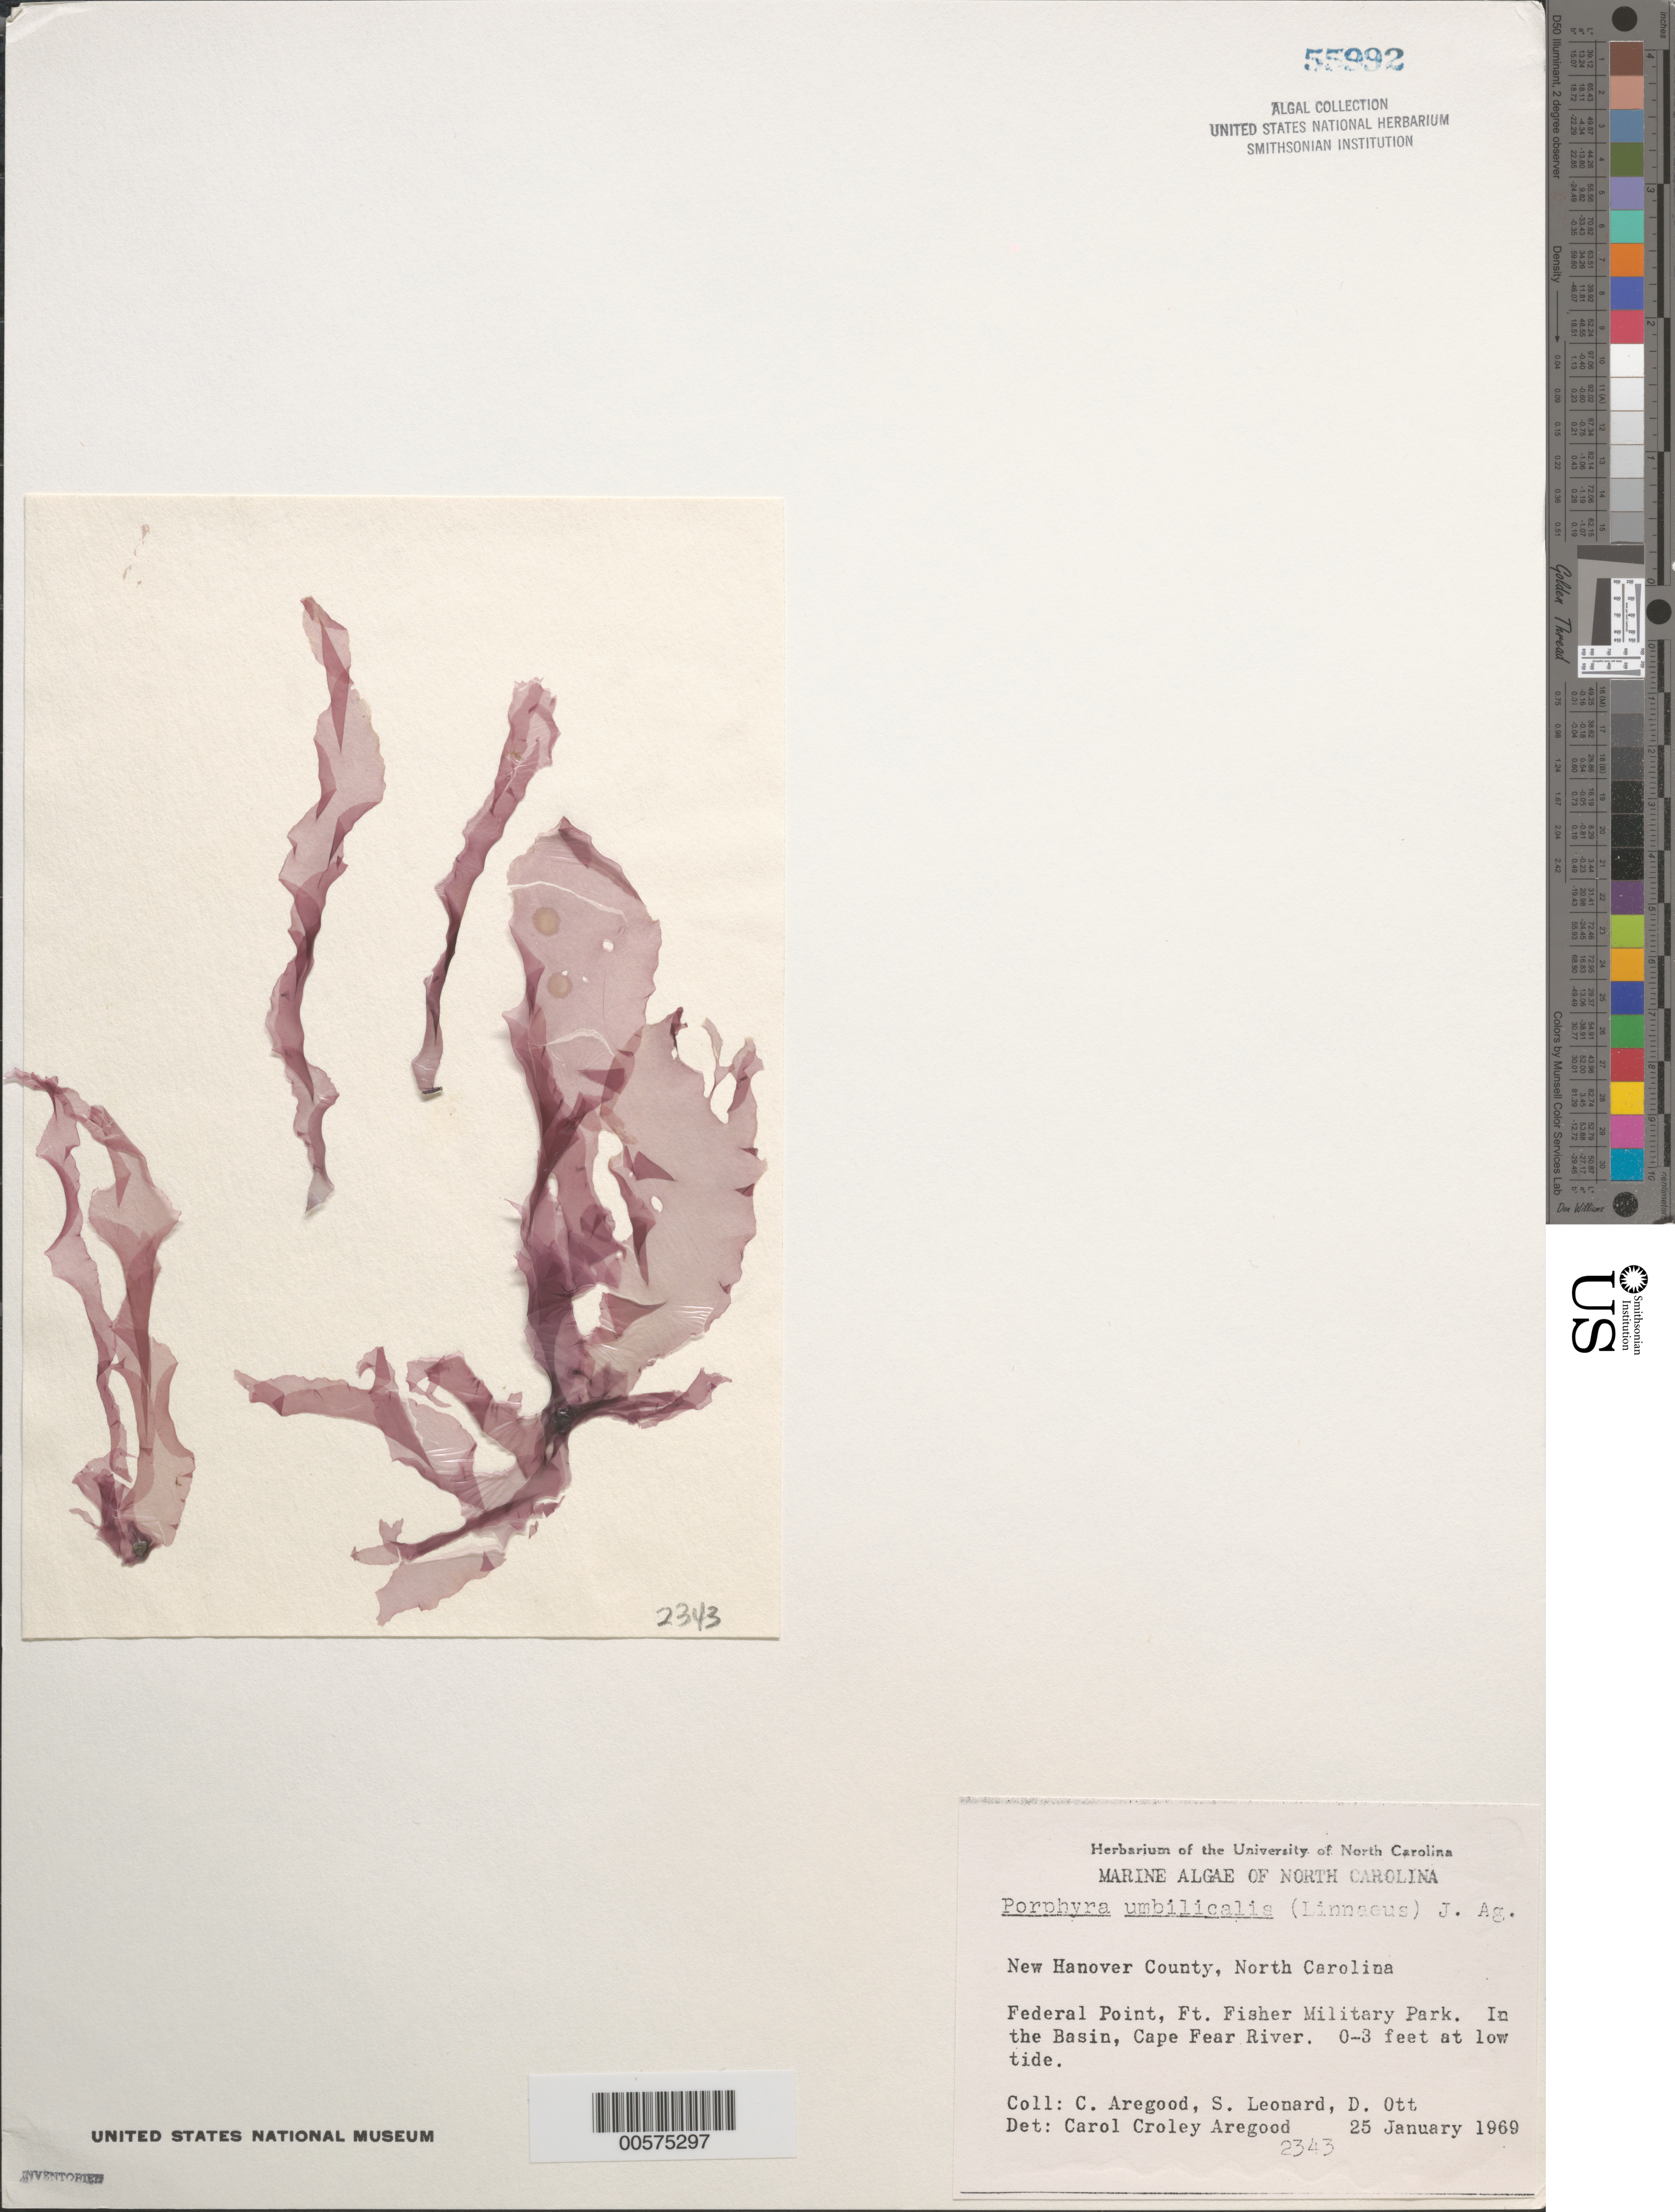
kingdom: Plantae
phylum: Rhodophyta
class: Bangiophyceae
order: Bangiales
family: Bangiaceae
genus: Porphyra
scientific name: Porphyra umbilicalis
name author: Kütz.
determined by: Aregood, C. C.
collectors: C. Aregood, S. Leonard & F. Ott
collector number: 2343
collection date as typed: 25 Jan 1969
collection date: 1969-01-25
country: United States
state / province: North Carolina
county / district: New Hanover County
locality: Basin, Cape Fear River, Federal Point, Fort Fisher Military Park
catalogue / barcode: US 55992